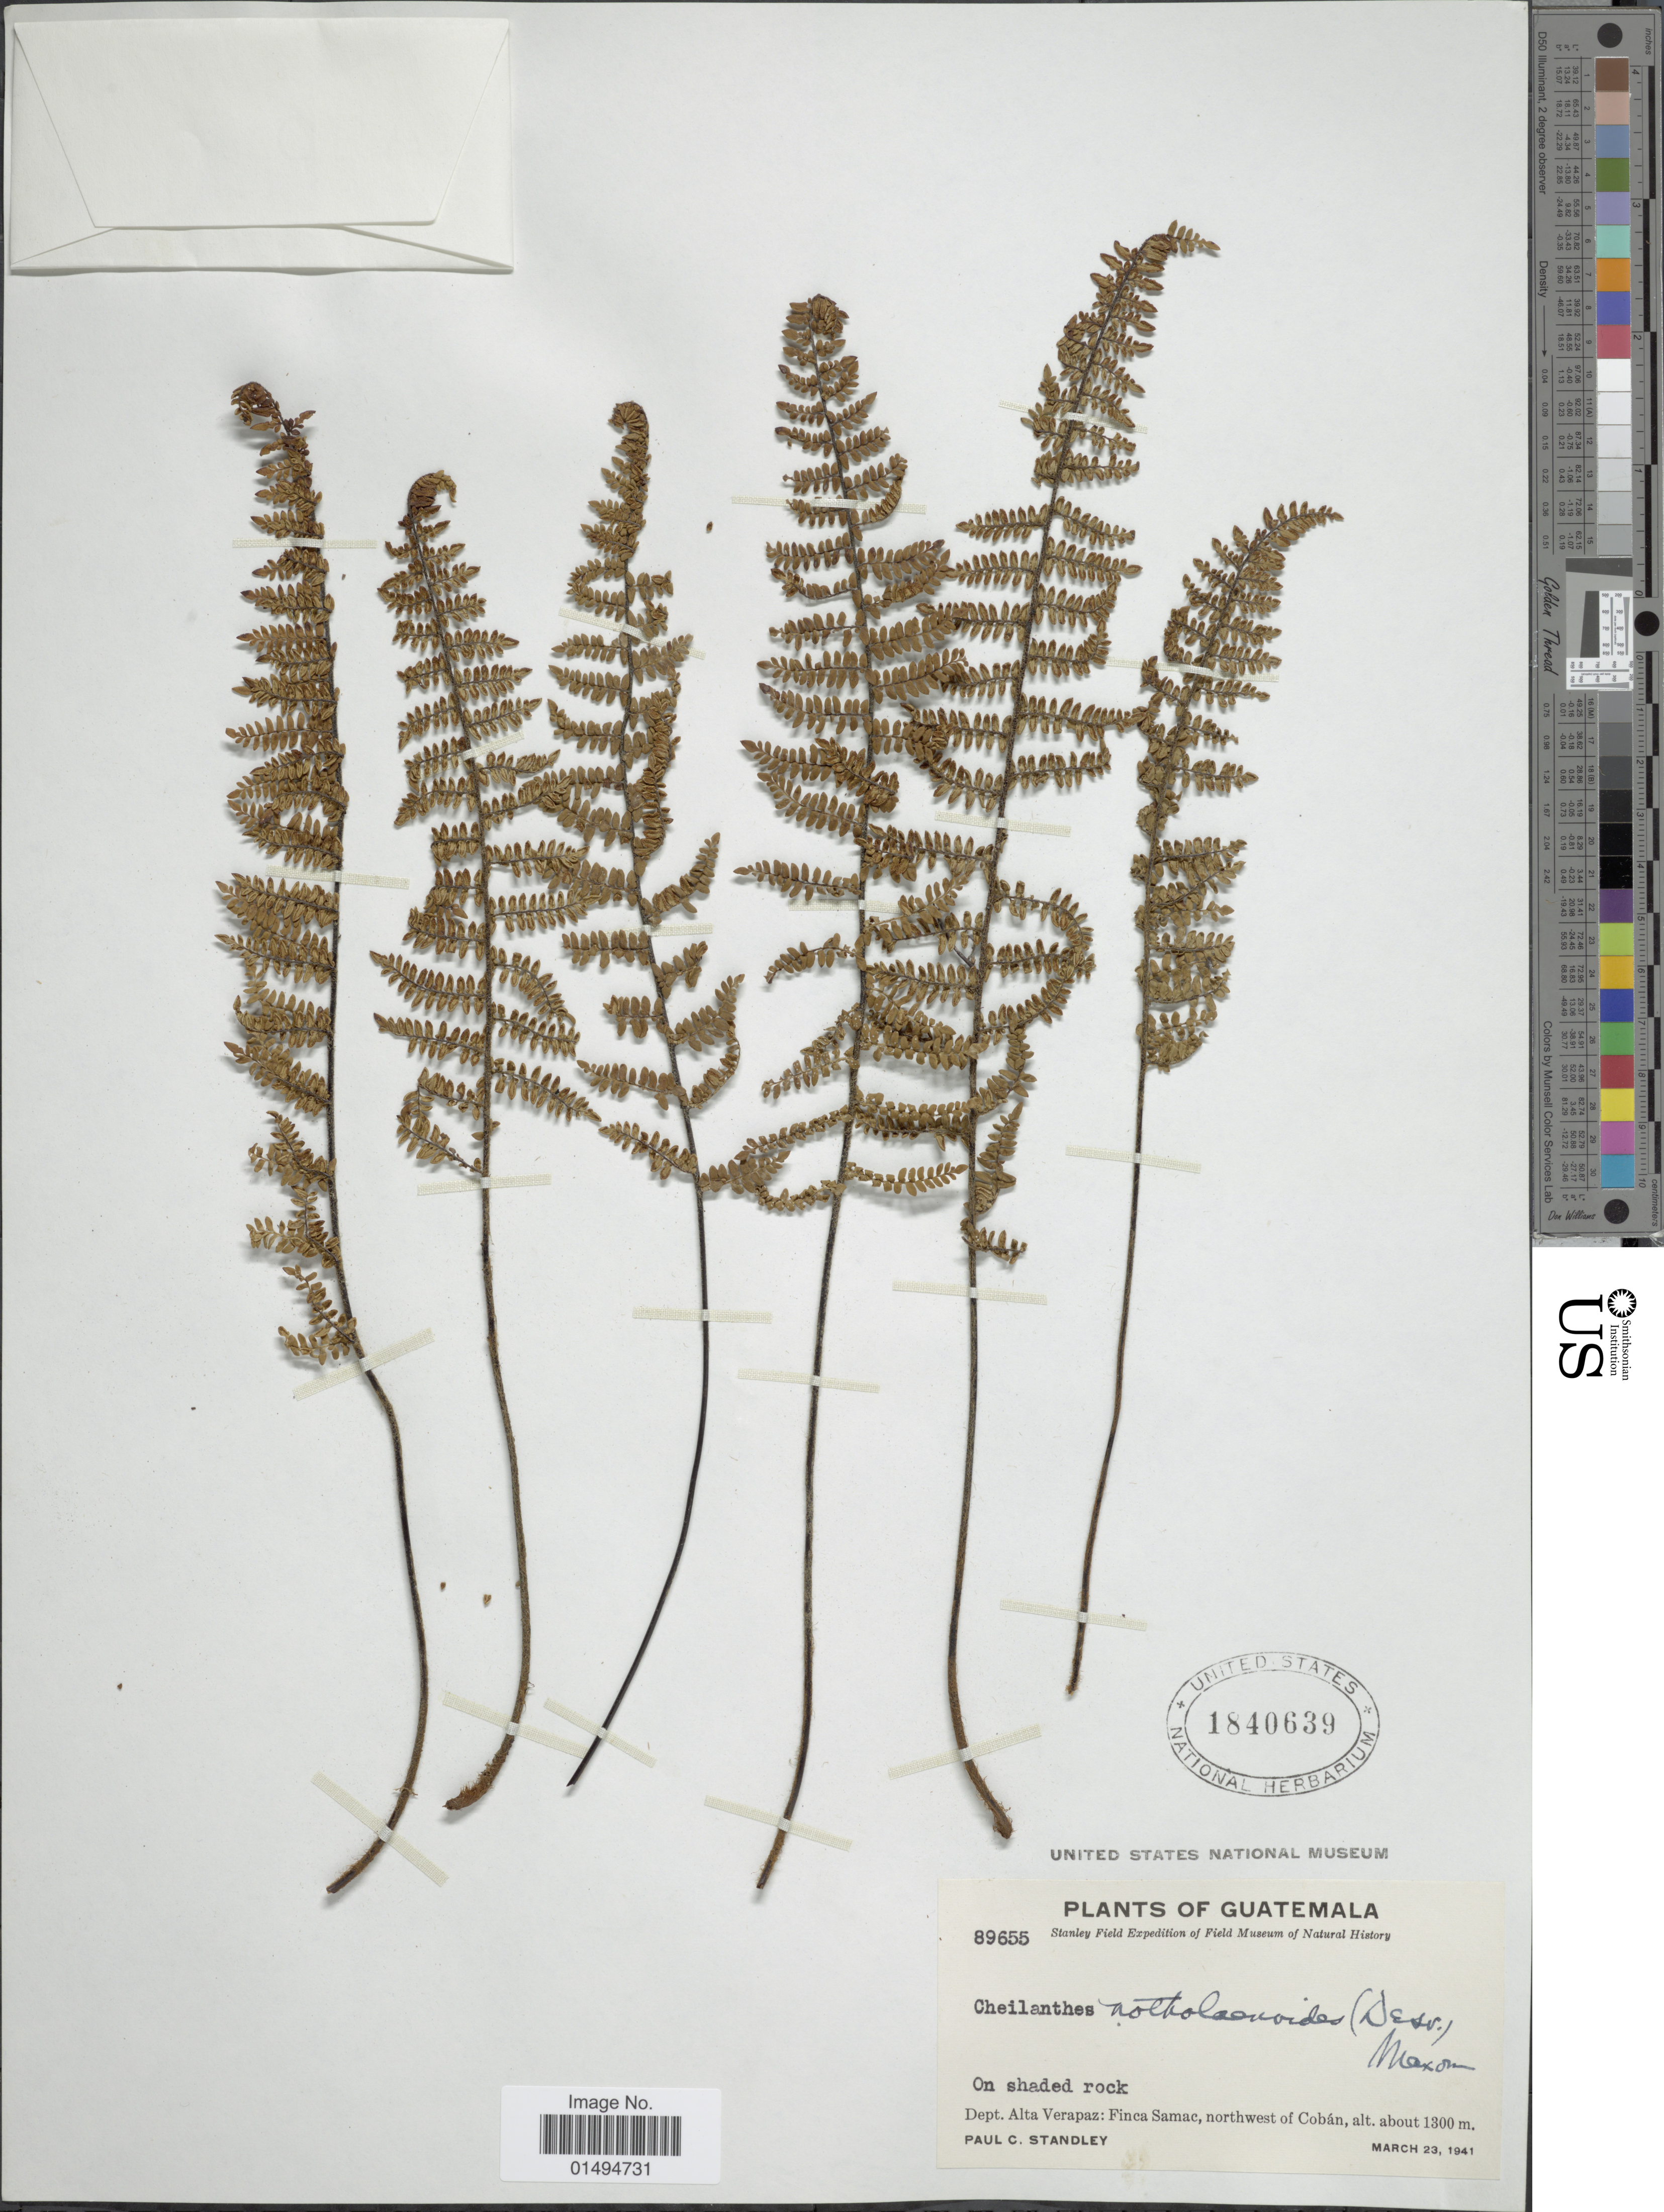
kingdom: Plantae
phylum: Tracheophyta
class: Polypodiopsida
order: Polypodiales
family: Pteridaceae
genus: Myriopteris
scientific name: Myriopteris notholaenoides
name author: (Desv.) Grusz & Windham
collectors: P. C. Standley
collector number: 89655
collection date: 1941-03-23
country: Guatemala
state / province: Alta Verapaz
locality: Dept. Alta Verapaz: Finca Samac,northwest of Coban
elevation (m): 1300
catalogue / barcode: US 1840639